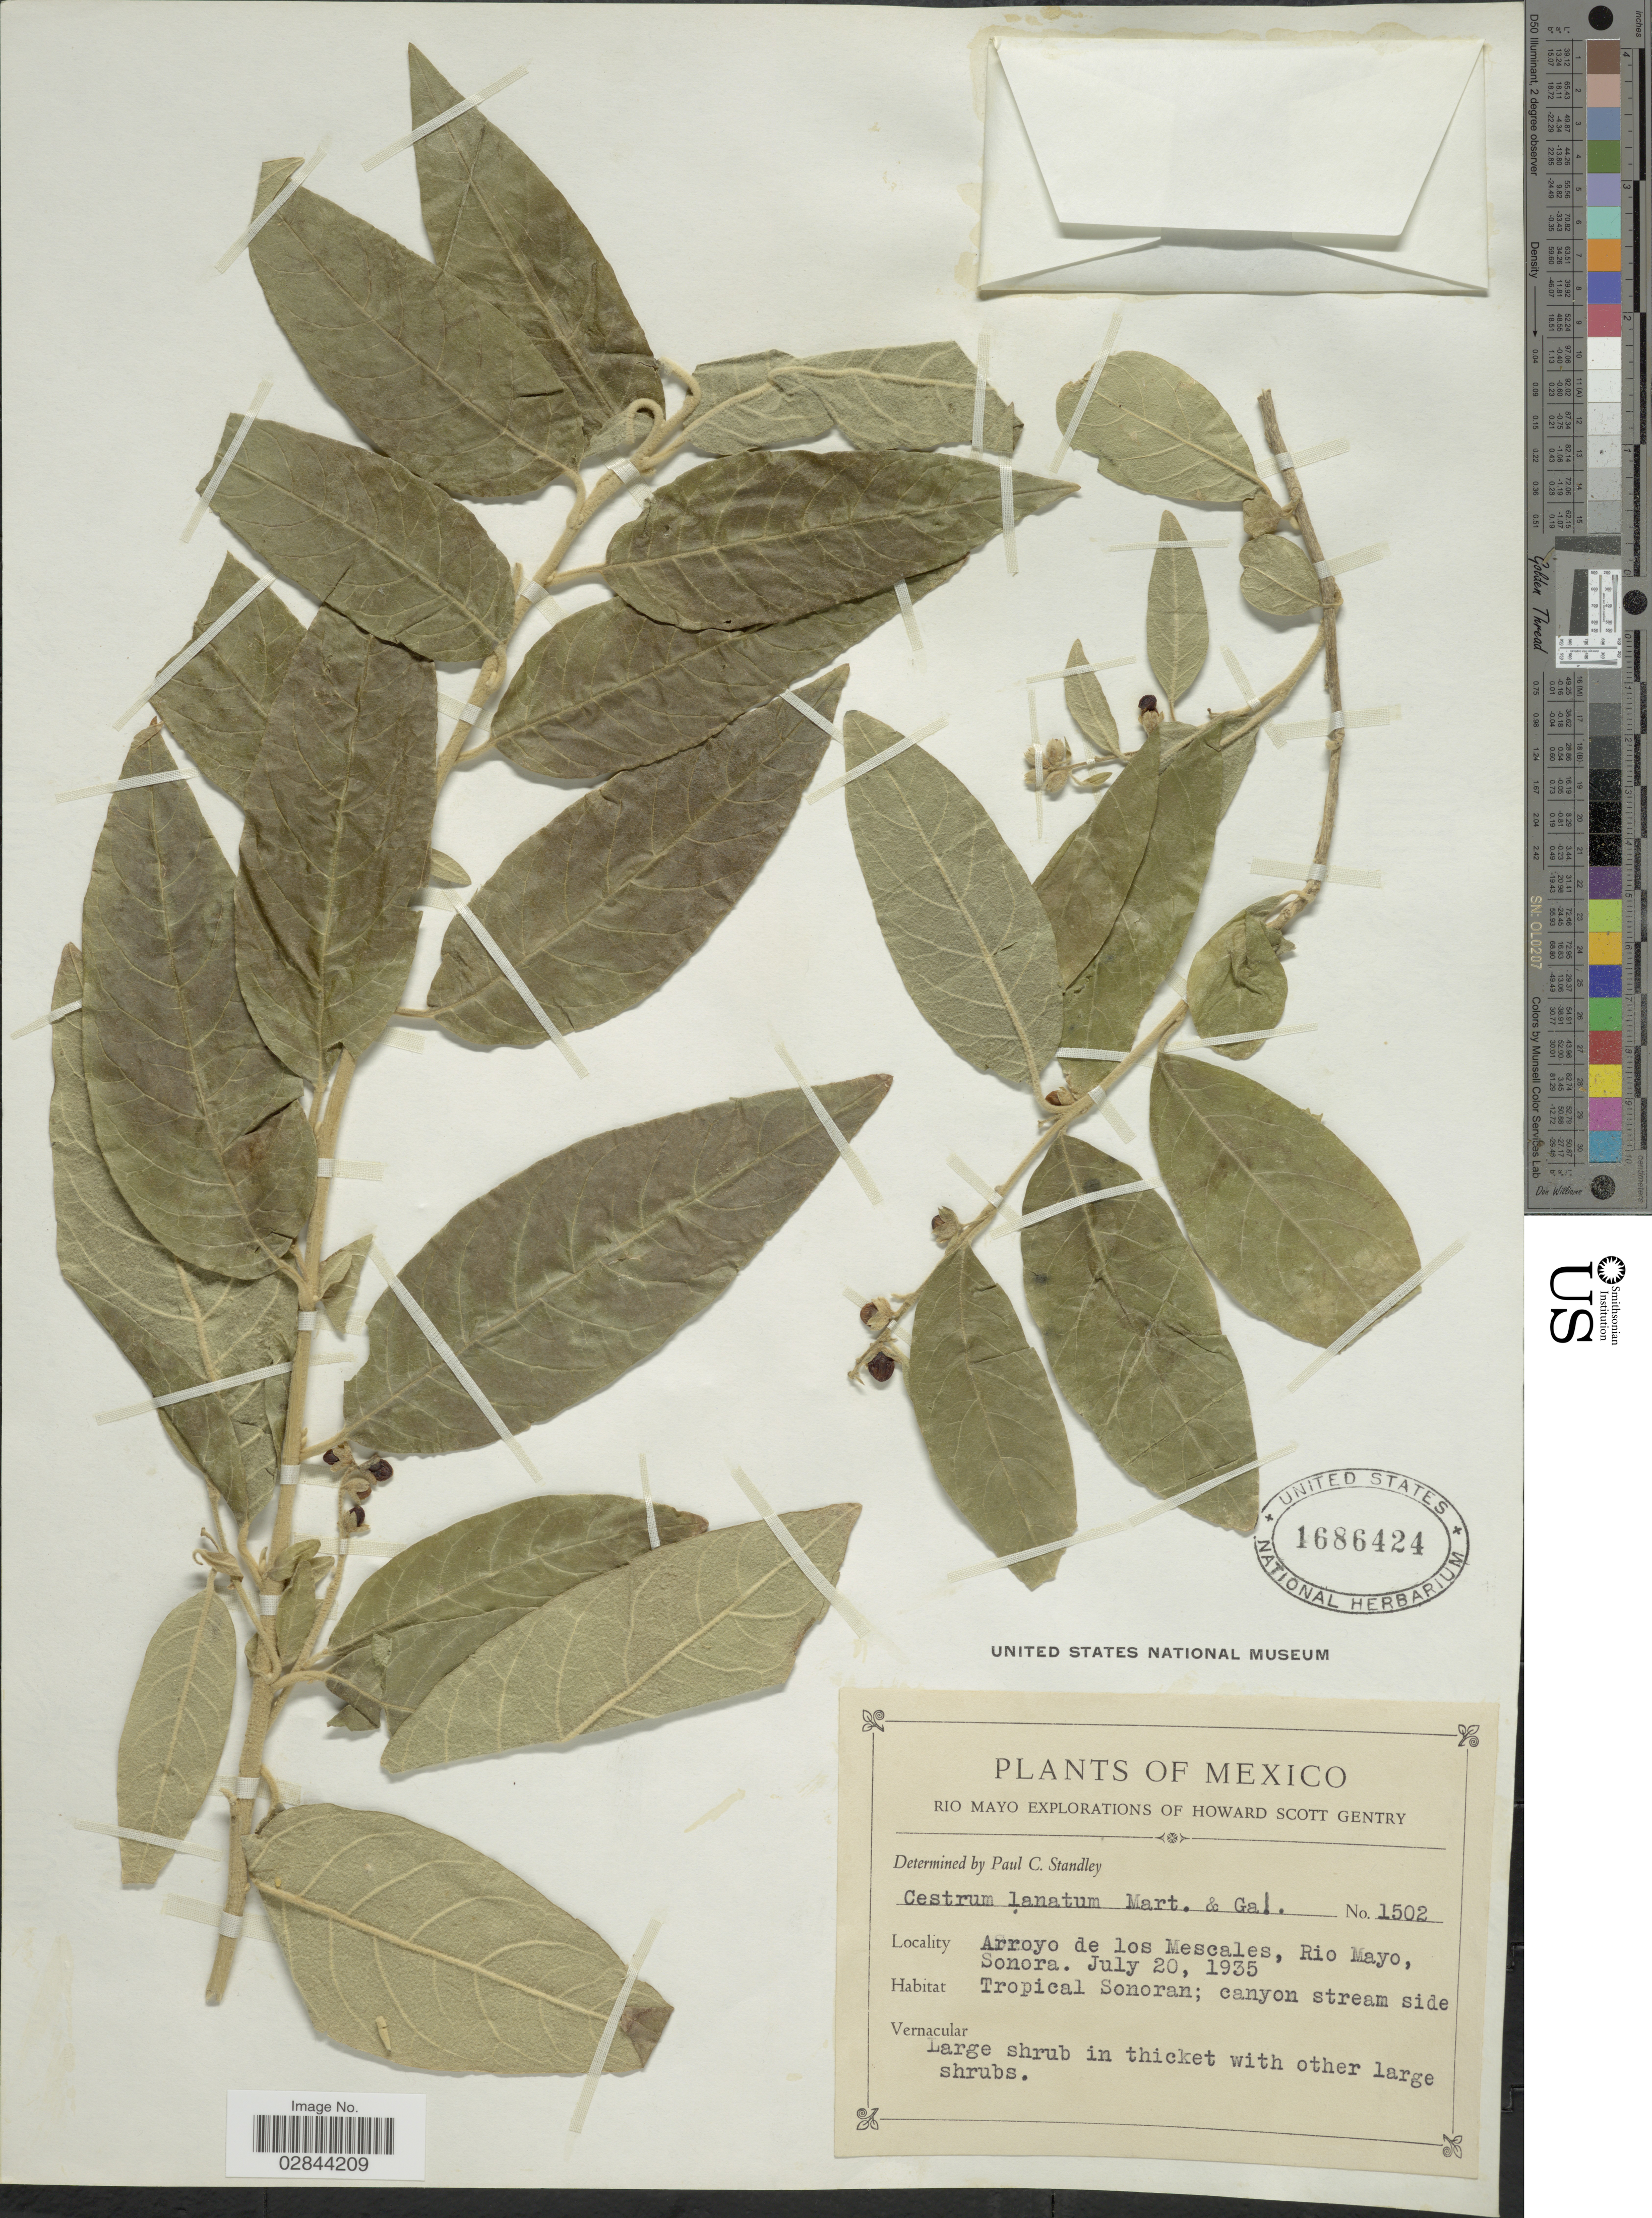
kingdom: Plantae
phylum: Tracheophyta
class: Magnoliopsida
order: Solanales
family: Solanaceae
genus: Cestrum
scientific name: Cestrum tomentosum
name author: L. f.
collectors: H. S. Gentry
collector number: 1502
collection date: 1935-07-20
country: Mexico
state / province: Sonora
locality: Arroyo de los Mescales, Rio Mayo, Sonora.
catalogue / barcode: US 1686424